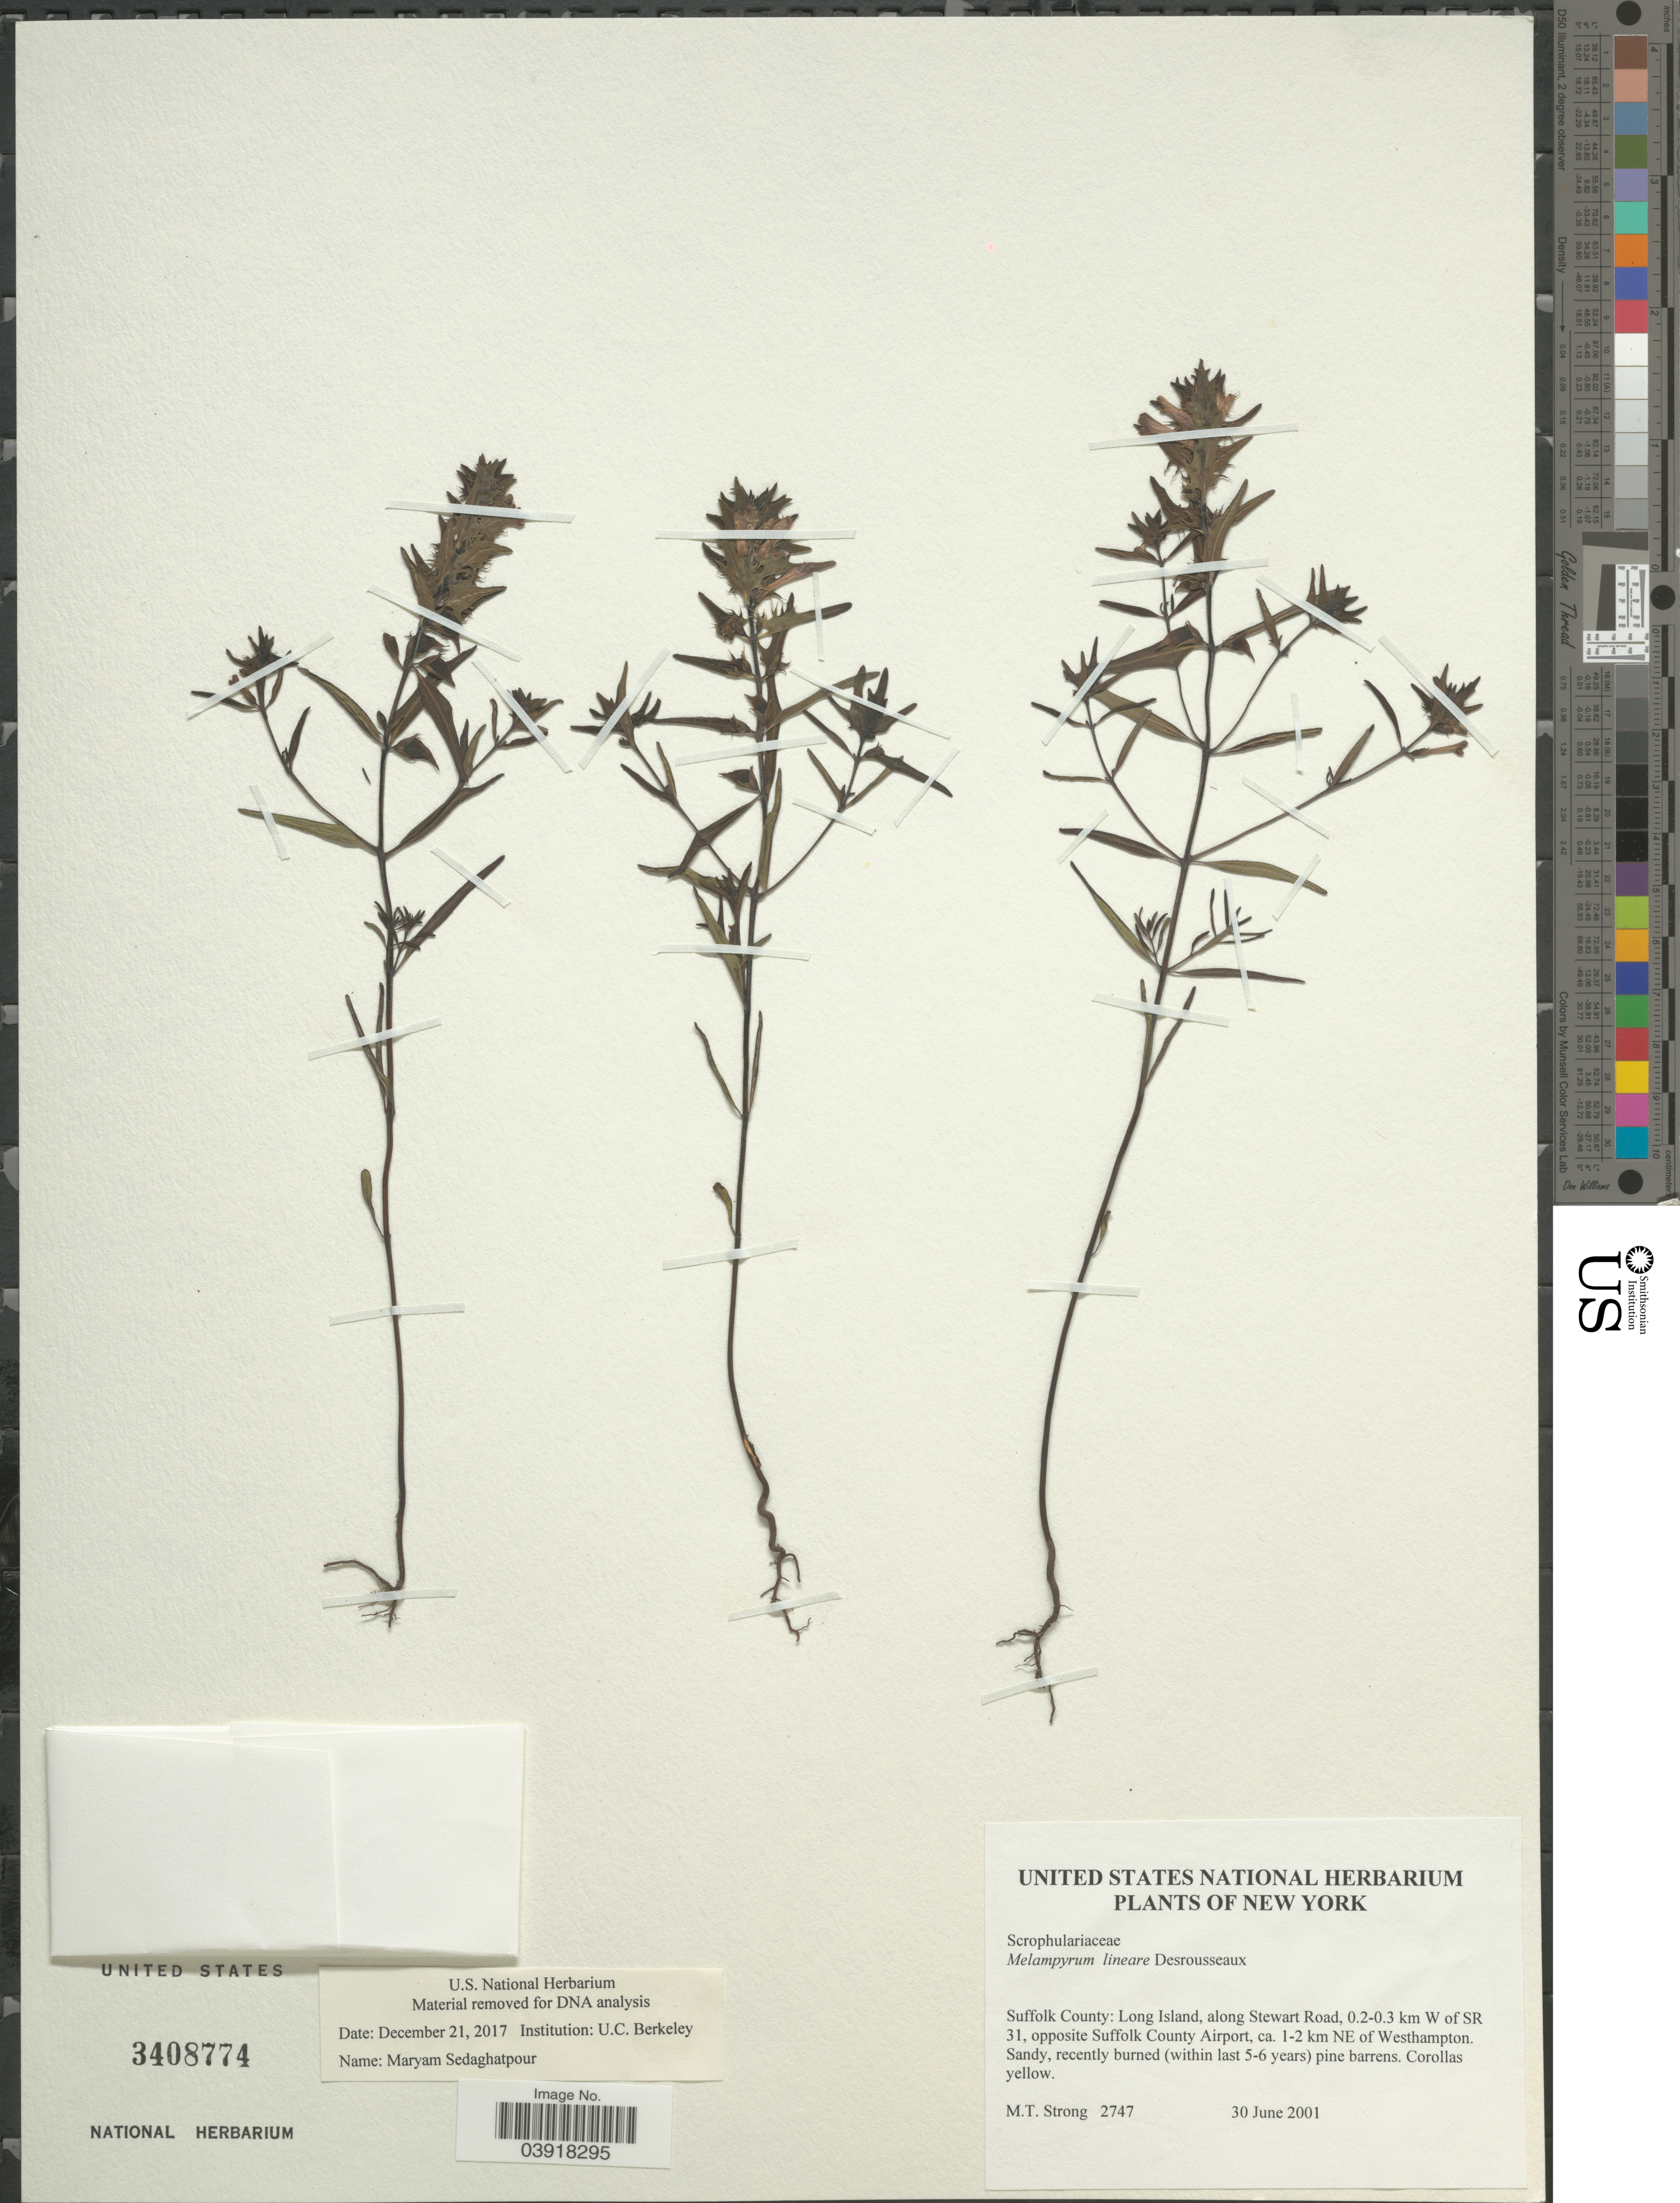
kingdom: Plantae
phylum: Tracheophyta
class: Magnoliopsida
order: Lamiales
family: Orobanchaceae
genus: Melampyrum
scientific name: Melampyrum lineare var. latifolium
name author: (Muhl.) P. Beauv.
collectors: M. T. Strong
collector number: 2747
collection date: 2001-06-30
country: United States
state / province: New York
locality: Suffolk County: Long Island, along Stewart Road, 0.2-0.3 km W of SR 31, opposite Suffolk County Airport, ca. 1-2 km NE of Westhampton.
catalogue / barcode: US 3408774